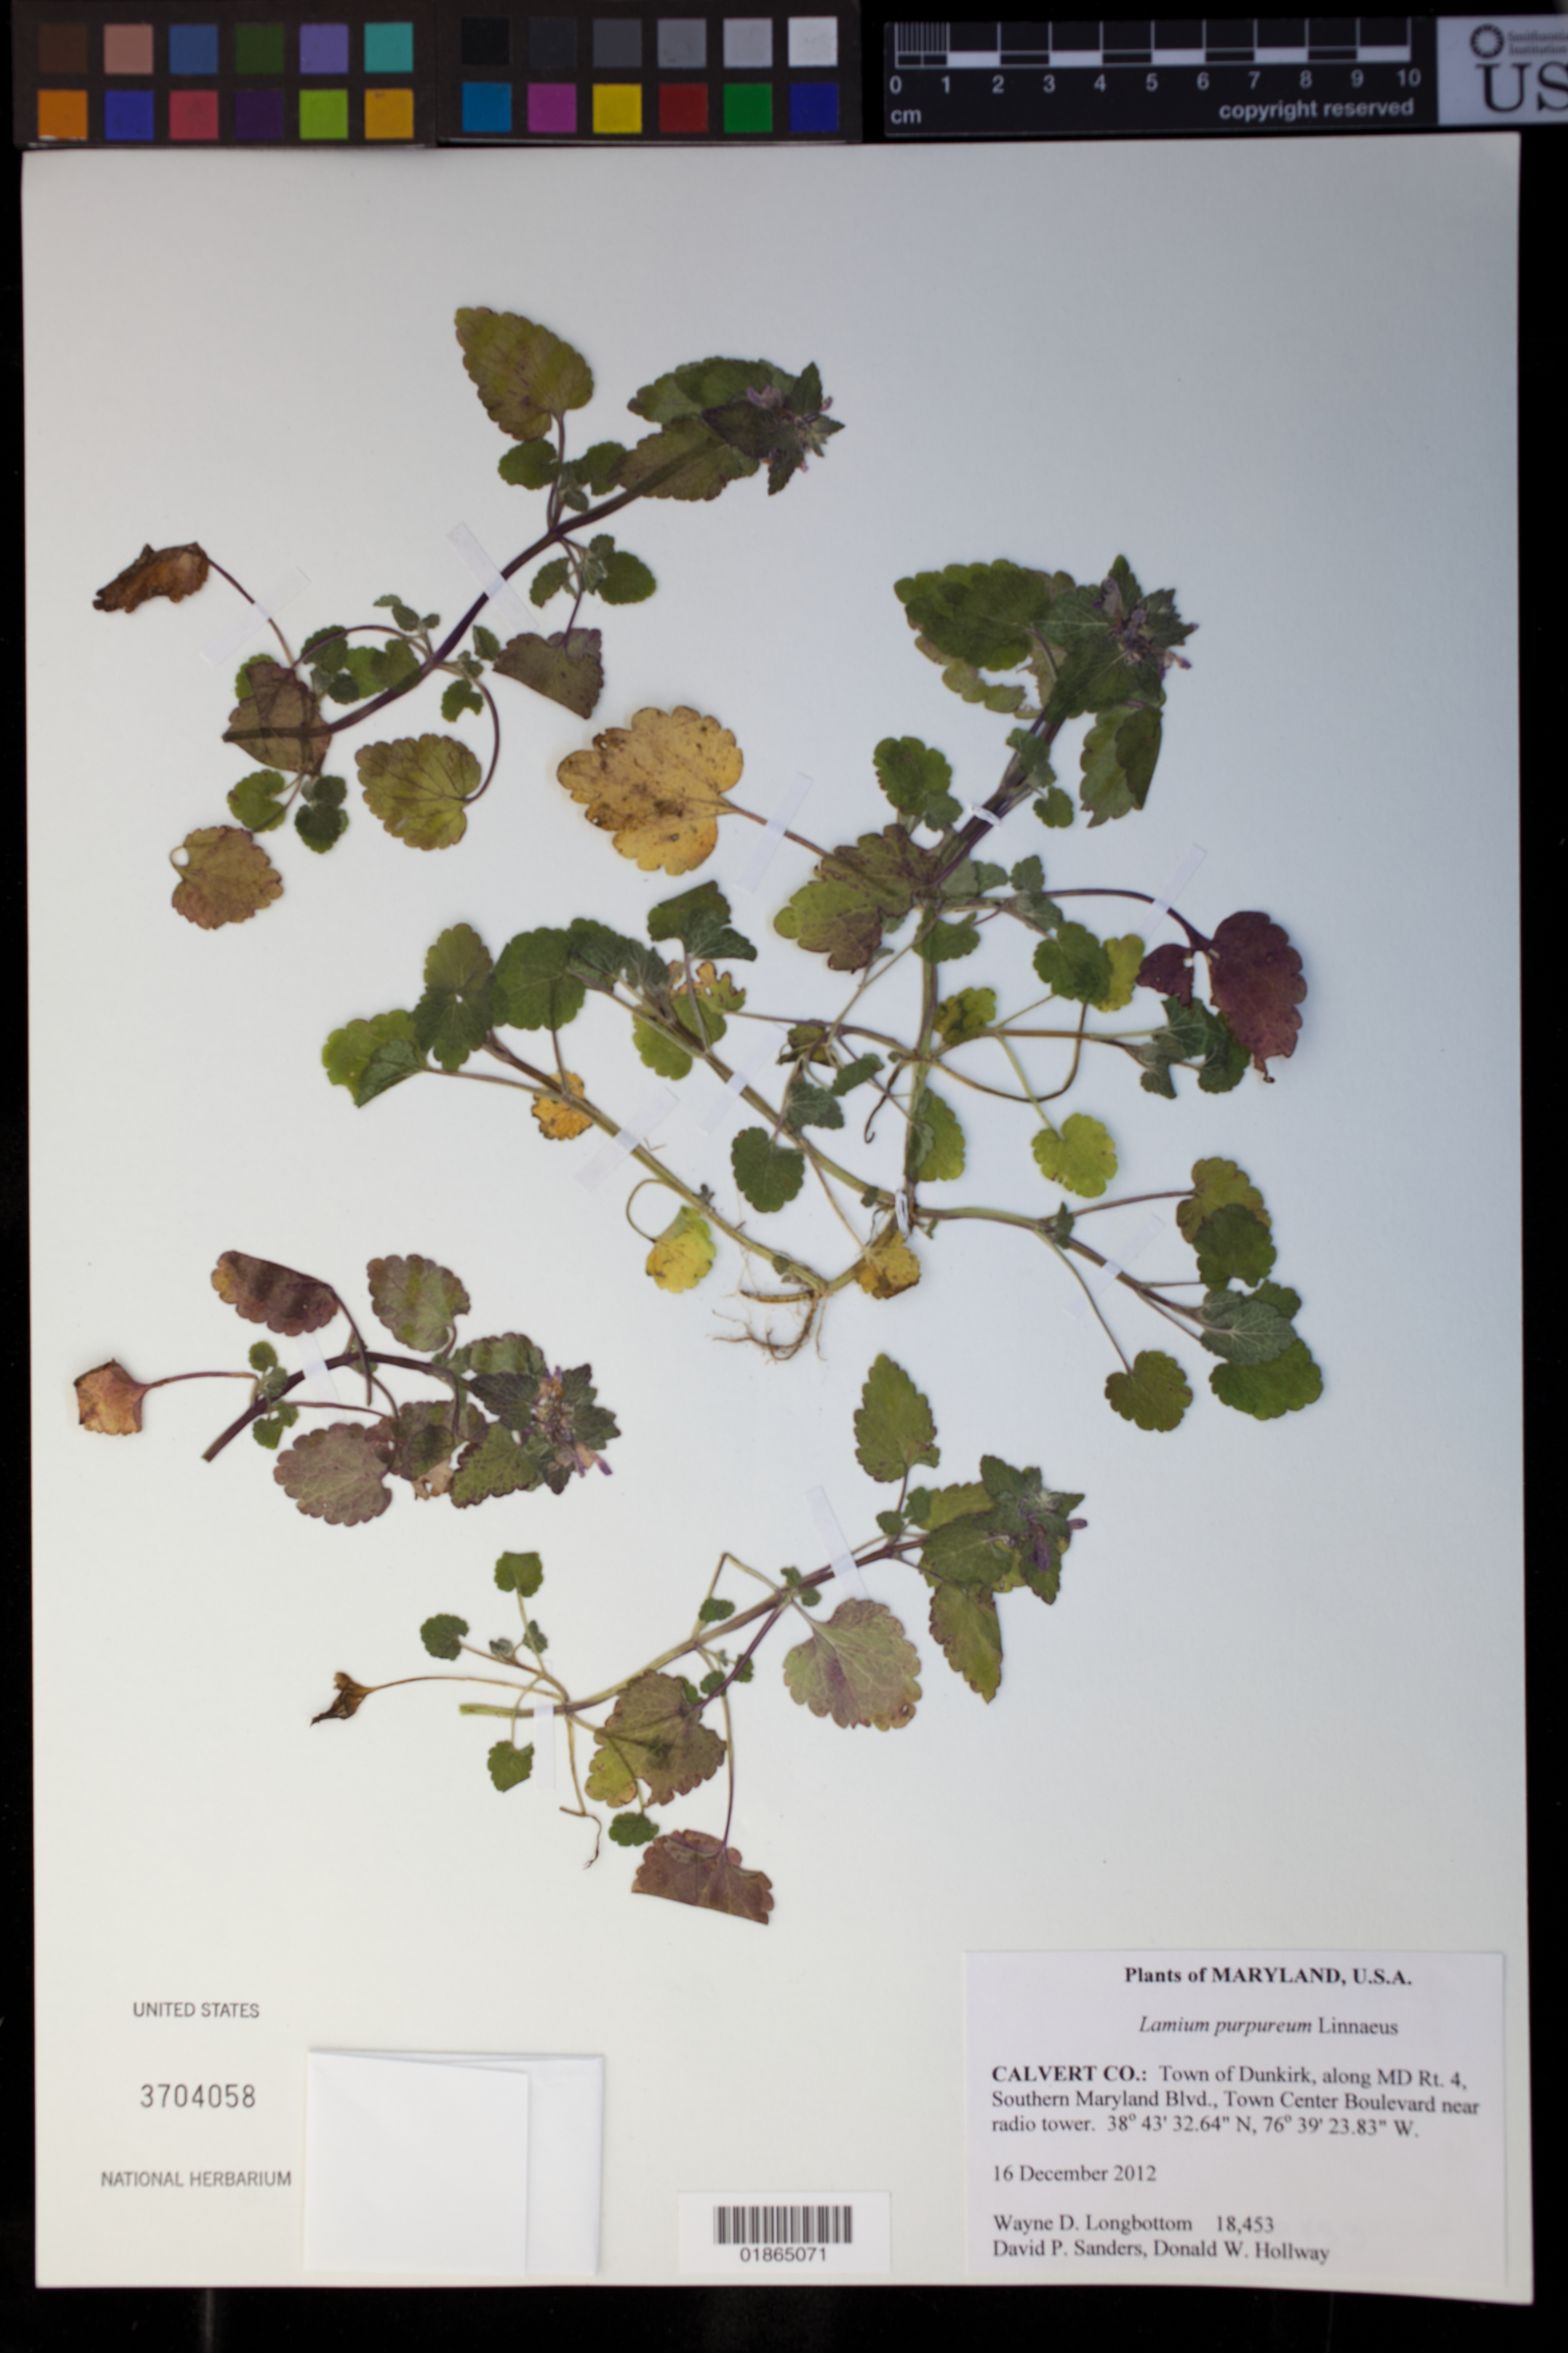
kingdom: Plantae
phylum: Tracheophyta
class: Magnoliopsida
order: Lamiales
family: Lamiaceae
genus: Lamium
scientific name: Lamium purpureum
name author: L.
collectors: W. D. Longbottom, D. Sanders & D. Hollway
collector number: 18453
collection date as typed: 16 December 2012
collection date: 2012-12-16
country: United States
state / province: Maryland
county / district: Calvert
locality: Town of Dunkirk, along MD Rt. 4, Southern Maryland Blvd., Town Center Boulevard near radio tower.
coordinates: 38 43 32.64 N, 76 39 23.83 W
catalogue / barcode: US 3704058